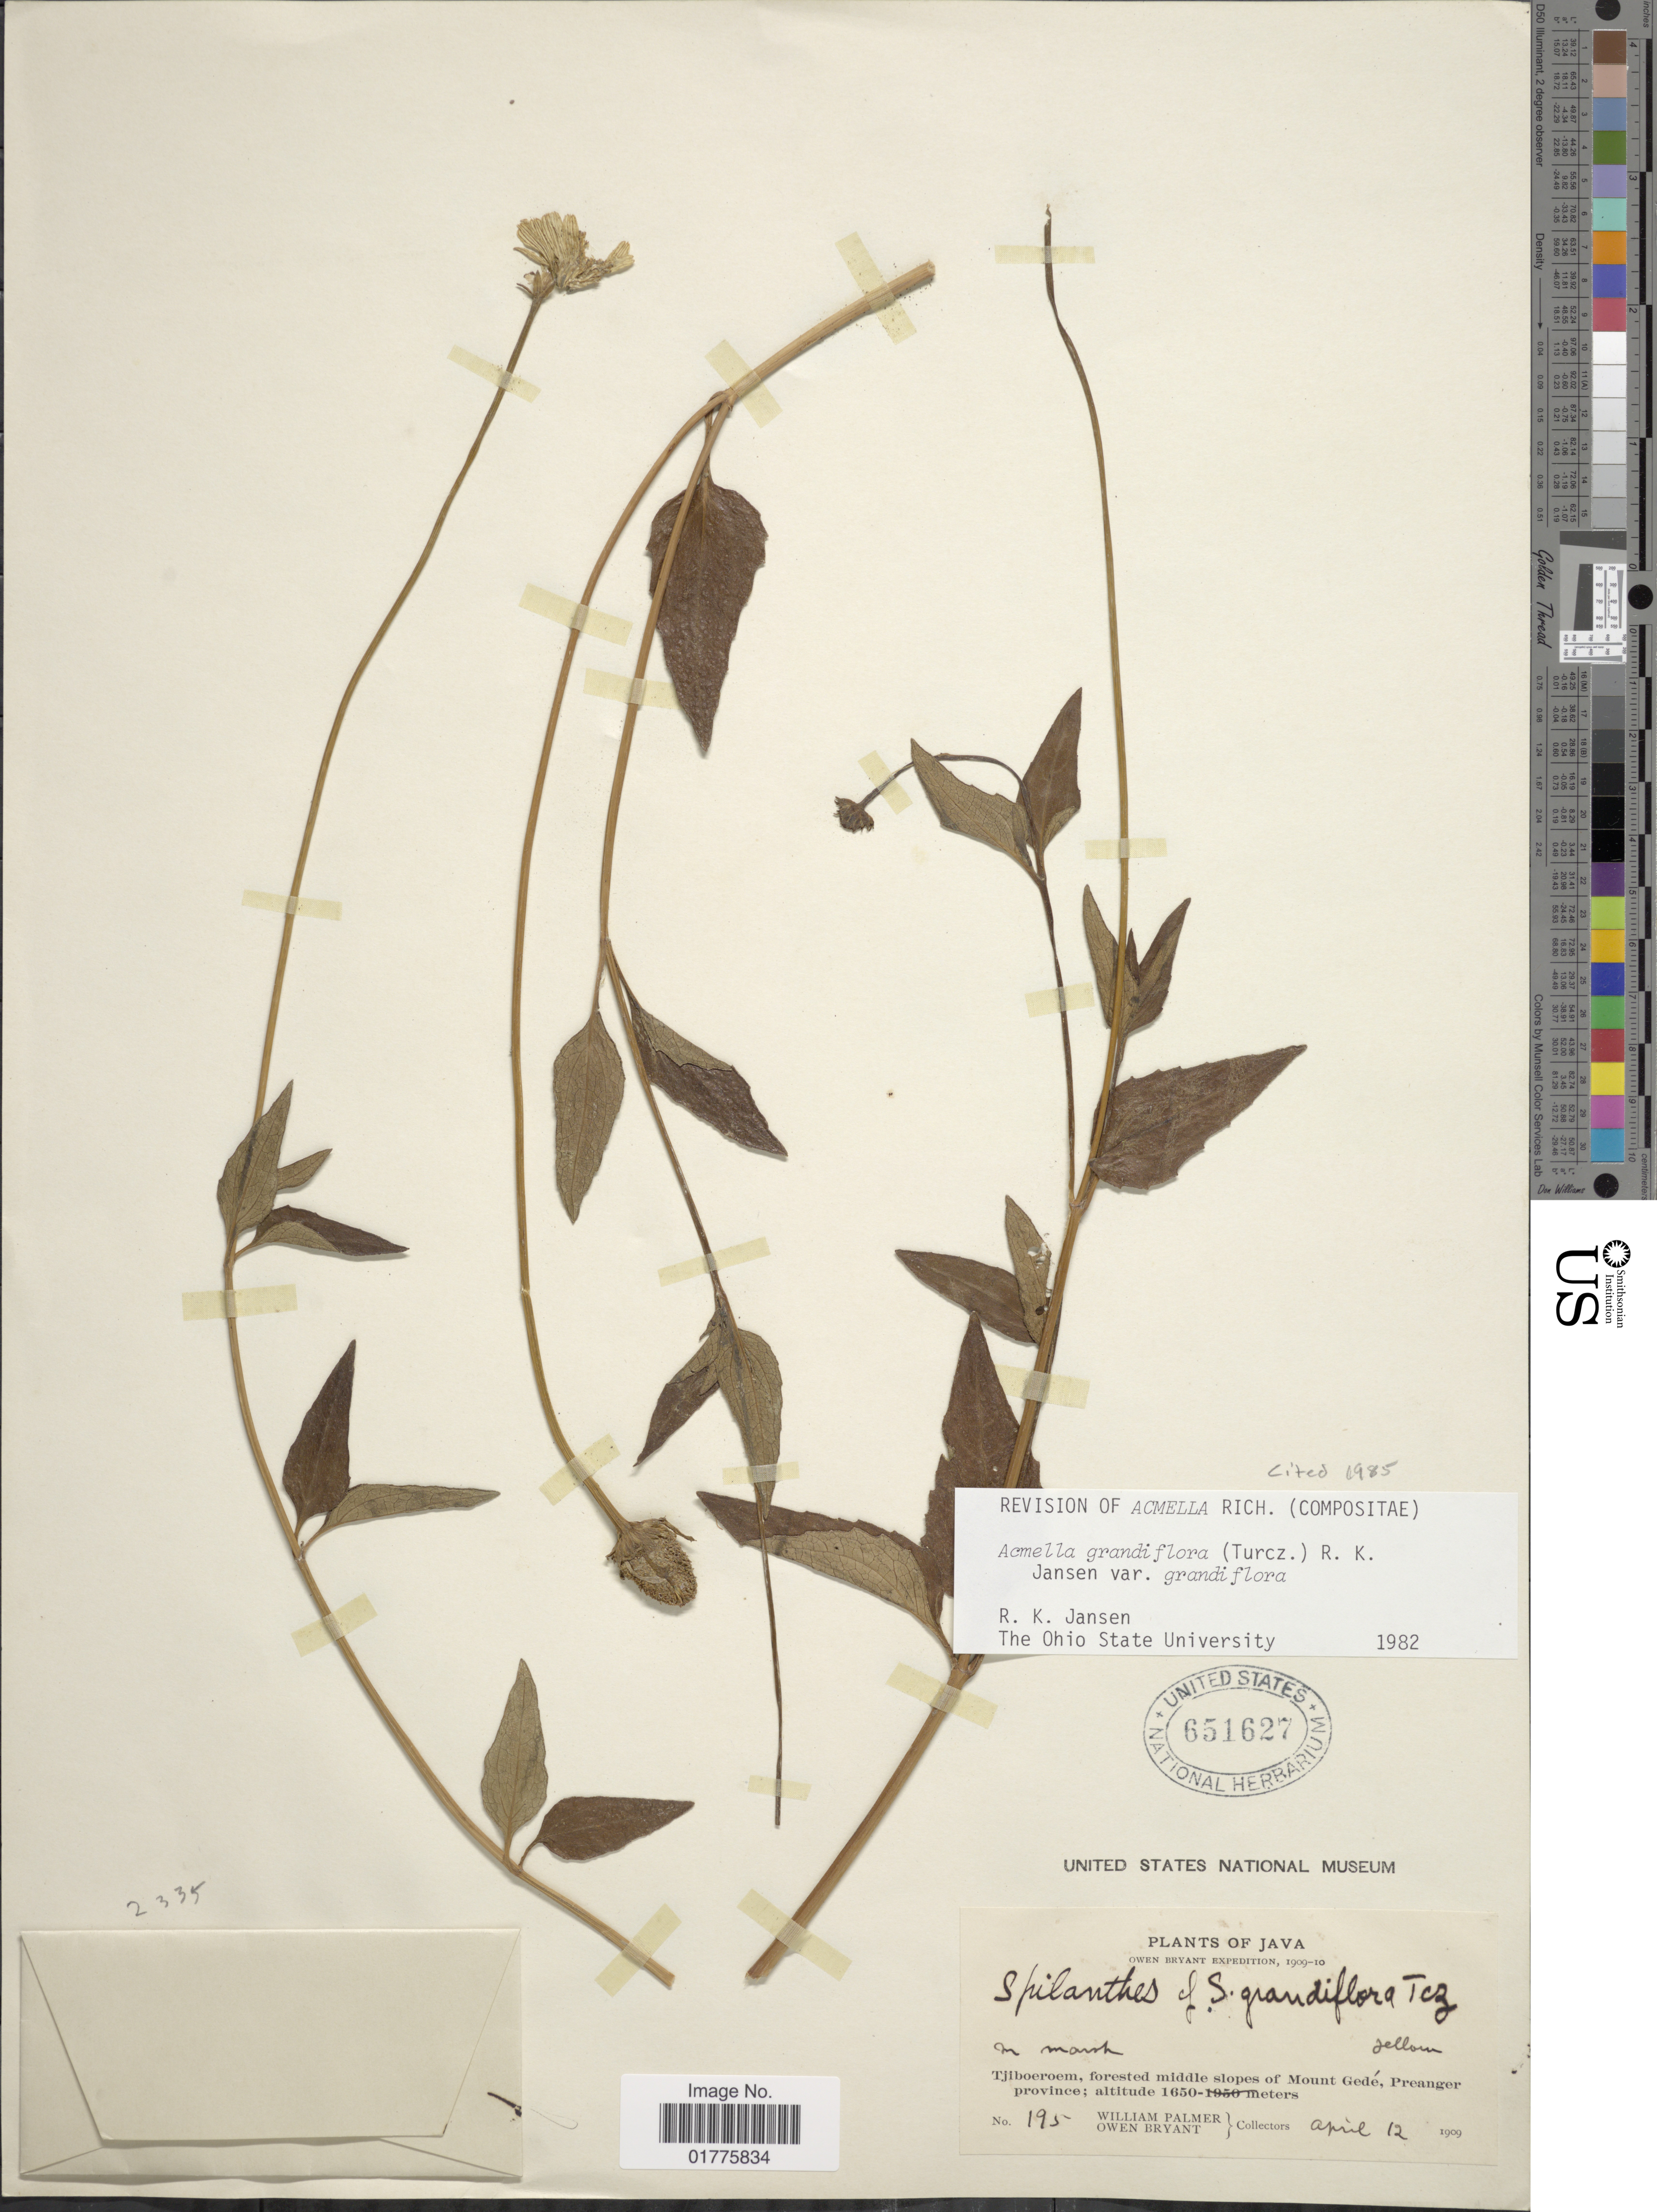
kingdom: Plantae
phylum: Tracheophyta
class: Magnoliopsida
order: Asterales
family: Asteraceae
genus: Acmella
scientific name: Acmella grandiflora var. grandiflora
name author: (Turcz.) R.K. Jansen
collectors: W. Palmer & O. Bryant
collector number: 198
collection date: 1909-04-12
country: Indonesia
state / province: Java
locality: Tjiboeroem, forested middle slopes of Mount Gede, Preanger Province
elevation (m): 1650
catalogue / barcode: US 651627